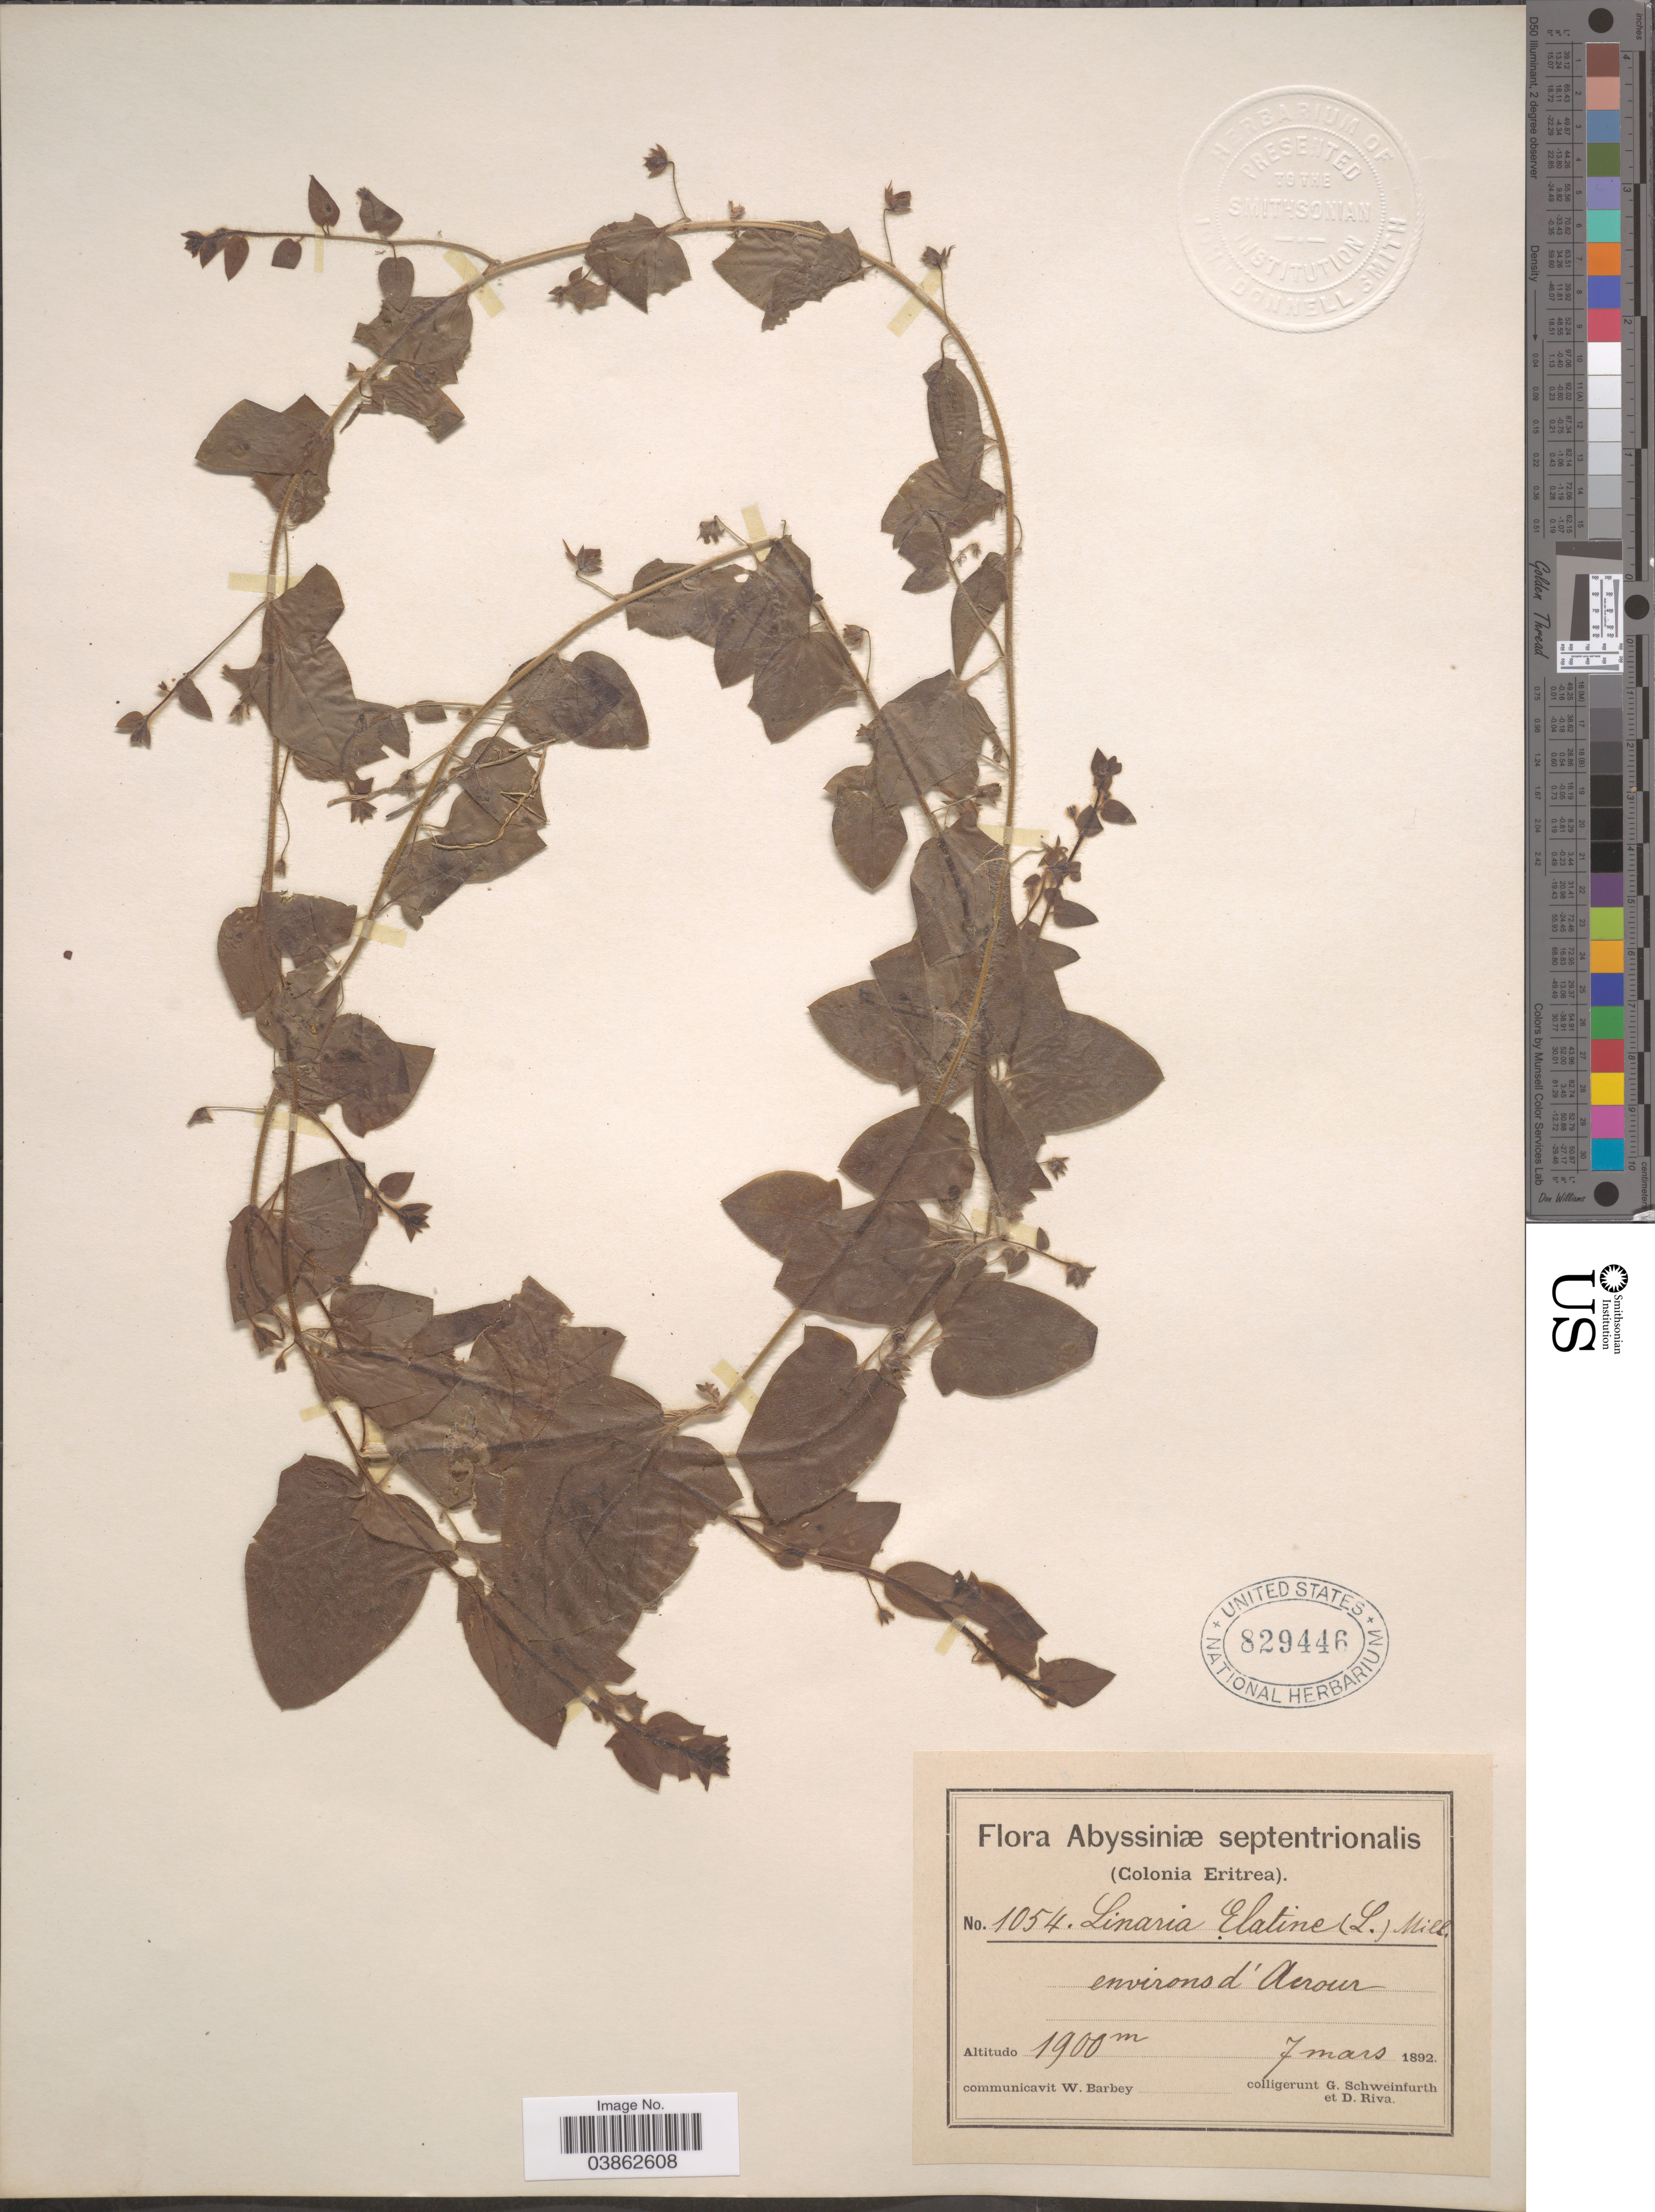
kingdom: Plantae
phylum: Tracheophyta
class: Magnoliopsida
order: Lamiales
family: Plantaginaceae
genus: Elatinoides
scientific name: Elatinoides elatine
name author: (L.) Wettst.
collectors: G. A. Schweinfurth (herbarium) & D. Riva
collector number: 1054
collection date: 1892-03-07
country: Eritrea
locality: Abyssiniæ septentrionalis (Colonia Eritrea). Environs d'Acrour.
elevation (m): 1900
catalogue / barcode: US 829446